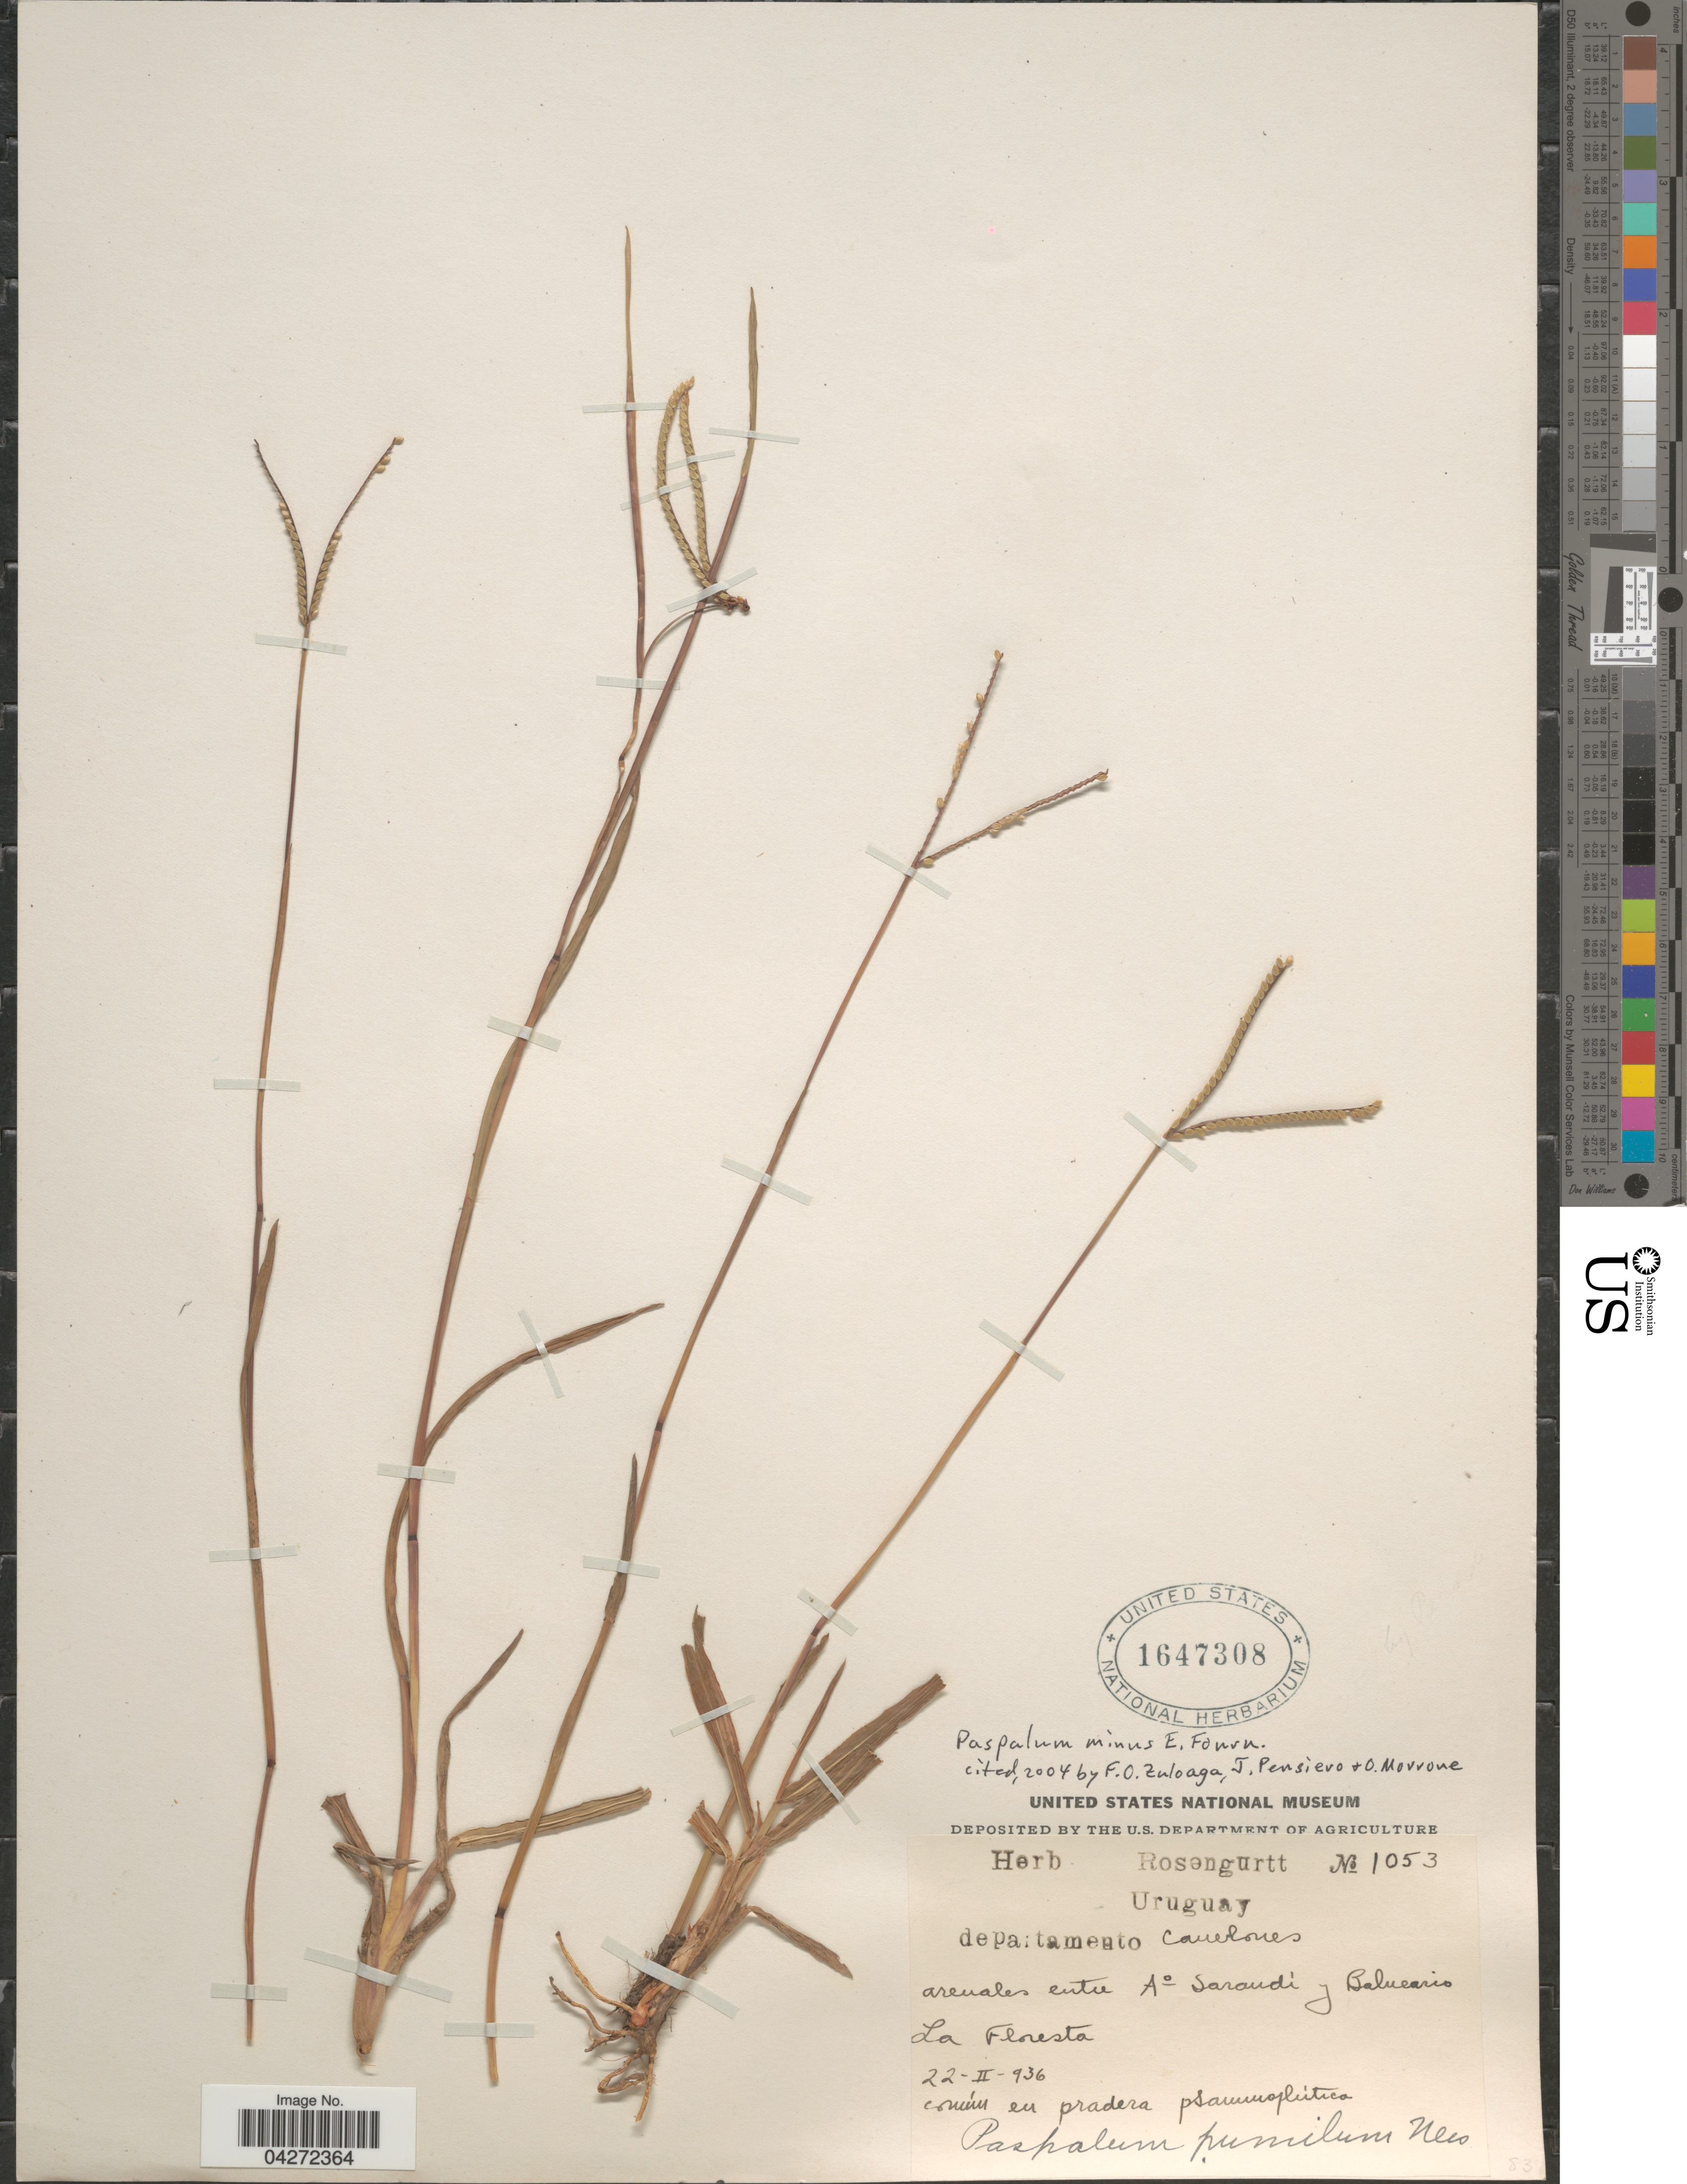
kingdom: Plantae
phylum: Tracheophyta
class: Liliopsida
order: Poales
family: Poaceae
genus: Paspalum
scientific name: Paspalum minus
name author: E. Fourn.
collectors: ex herb. Rosengurtt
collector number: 1053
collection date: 1936-02-22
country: Uruguay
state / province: Canelones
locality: Departamento Canelones. Arenales entre A° Sarandí y Balneario. La Floresta.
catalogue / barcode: US 1647308